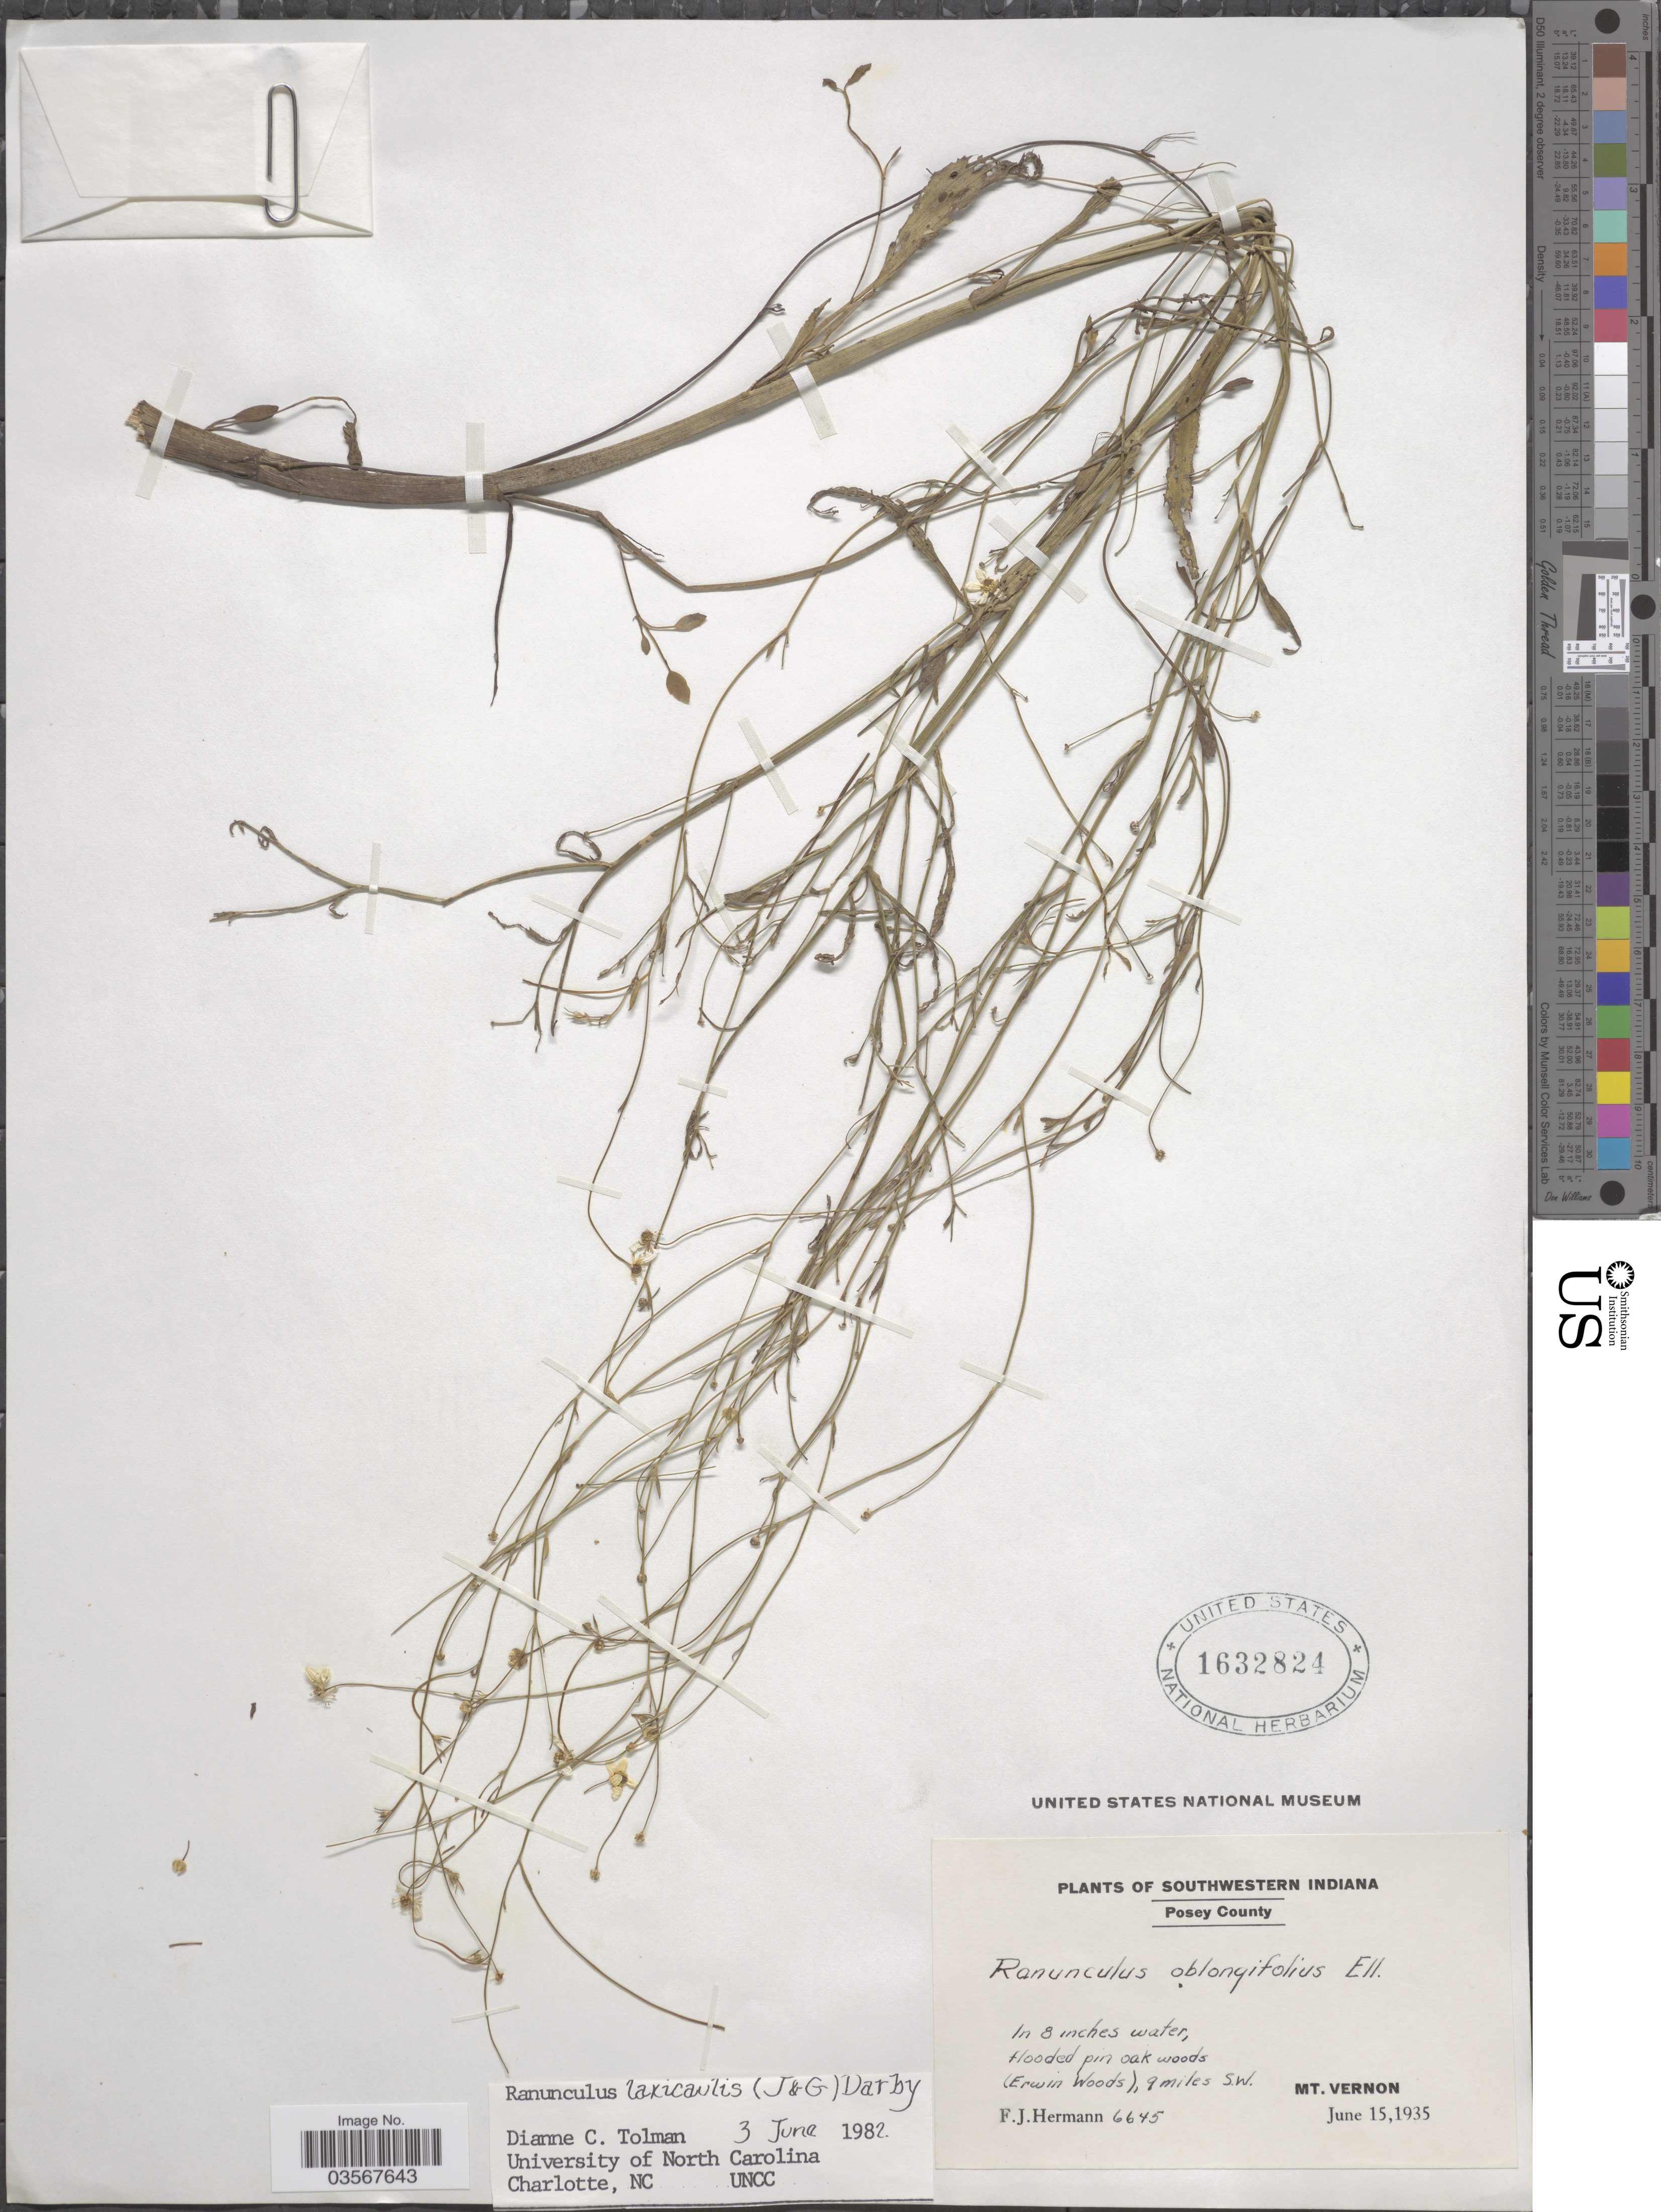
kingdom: Plantae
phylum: Tracheophyta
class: Magnoliopsida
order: Ranunculales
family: Ranunculaceae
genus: Ranunculus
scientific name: Ranunculus laxicaulis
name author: (Torr. & A. Gray) Darby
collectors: F. J. Hermann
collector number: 6645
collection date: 1935-06-15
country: United States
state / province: Indiana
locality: Southwestern Indiana. Posey County. Erwin Woods, 9 miles S.W. Mt. Vernon.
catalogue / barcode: US 1632824